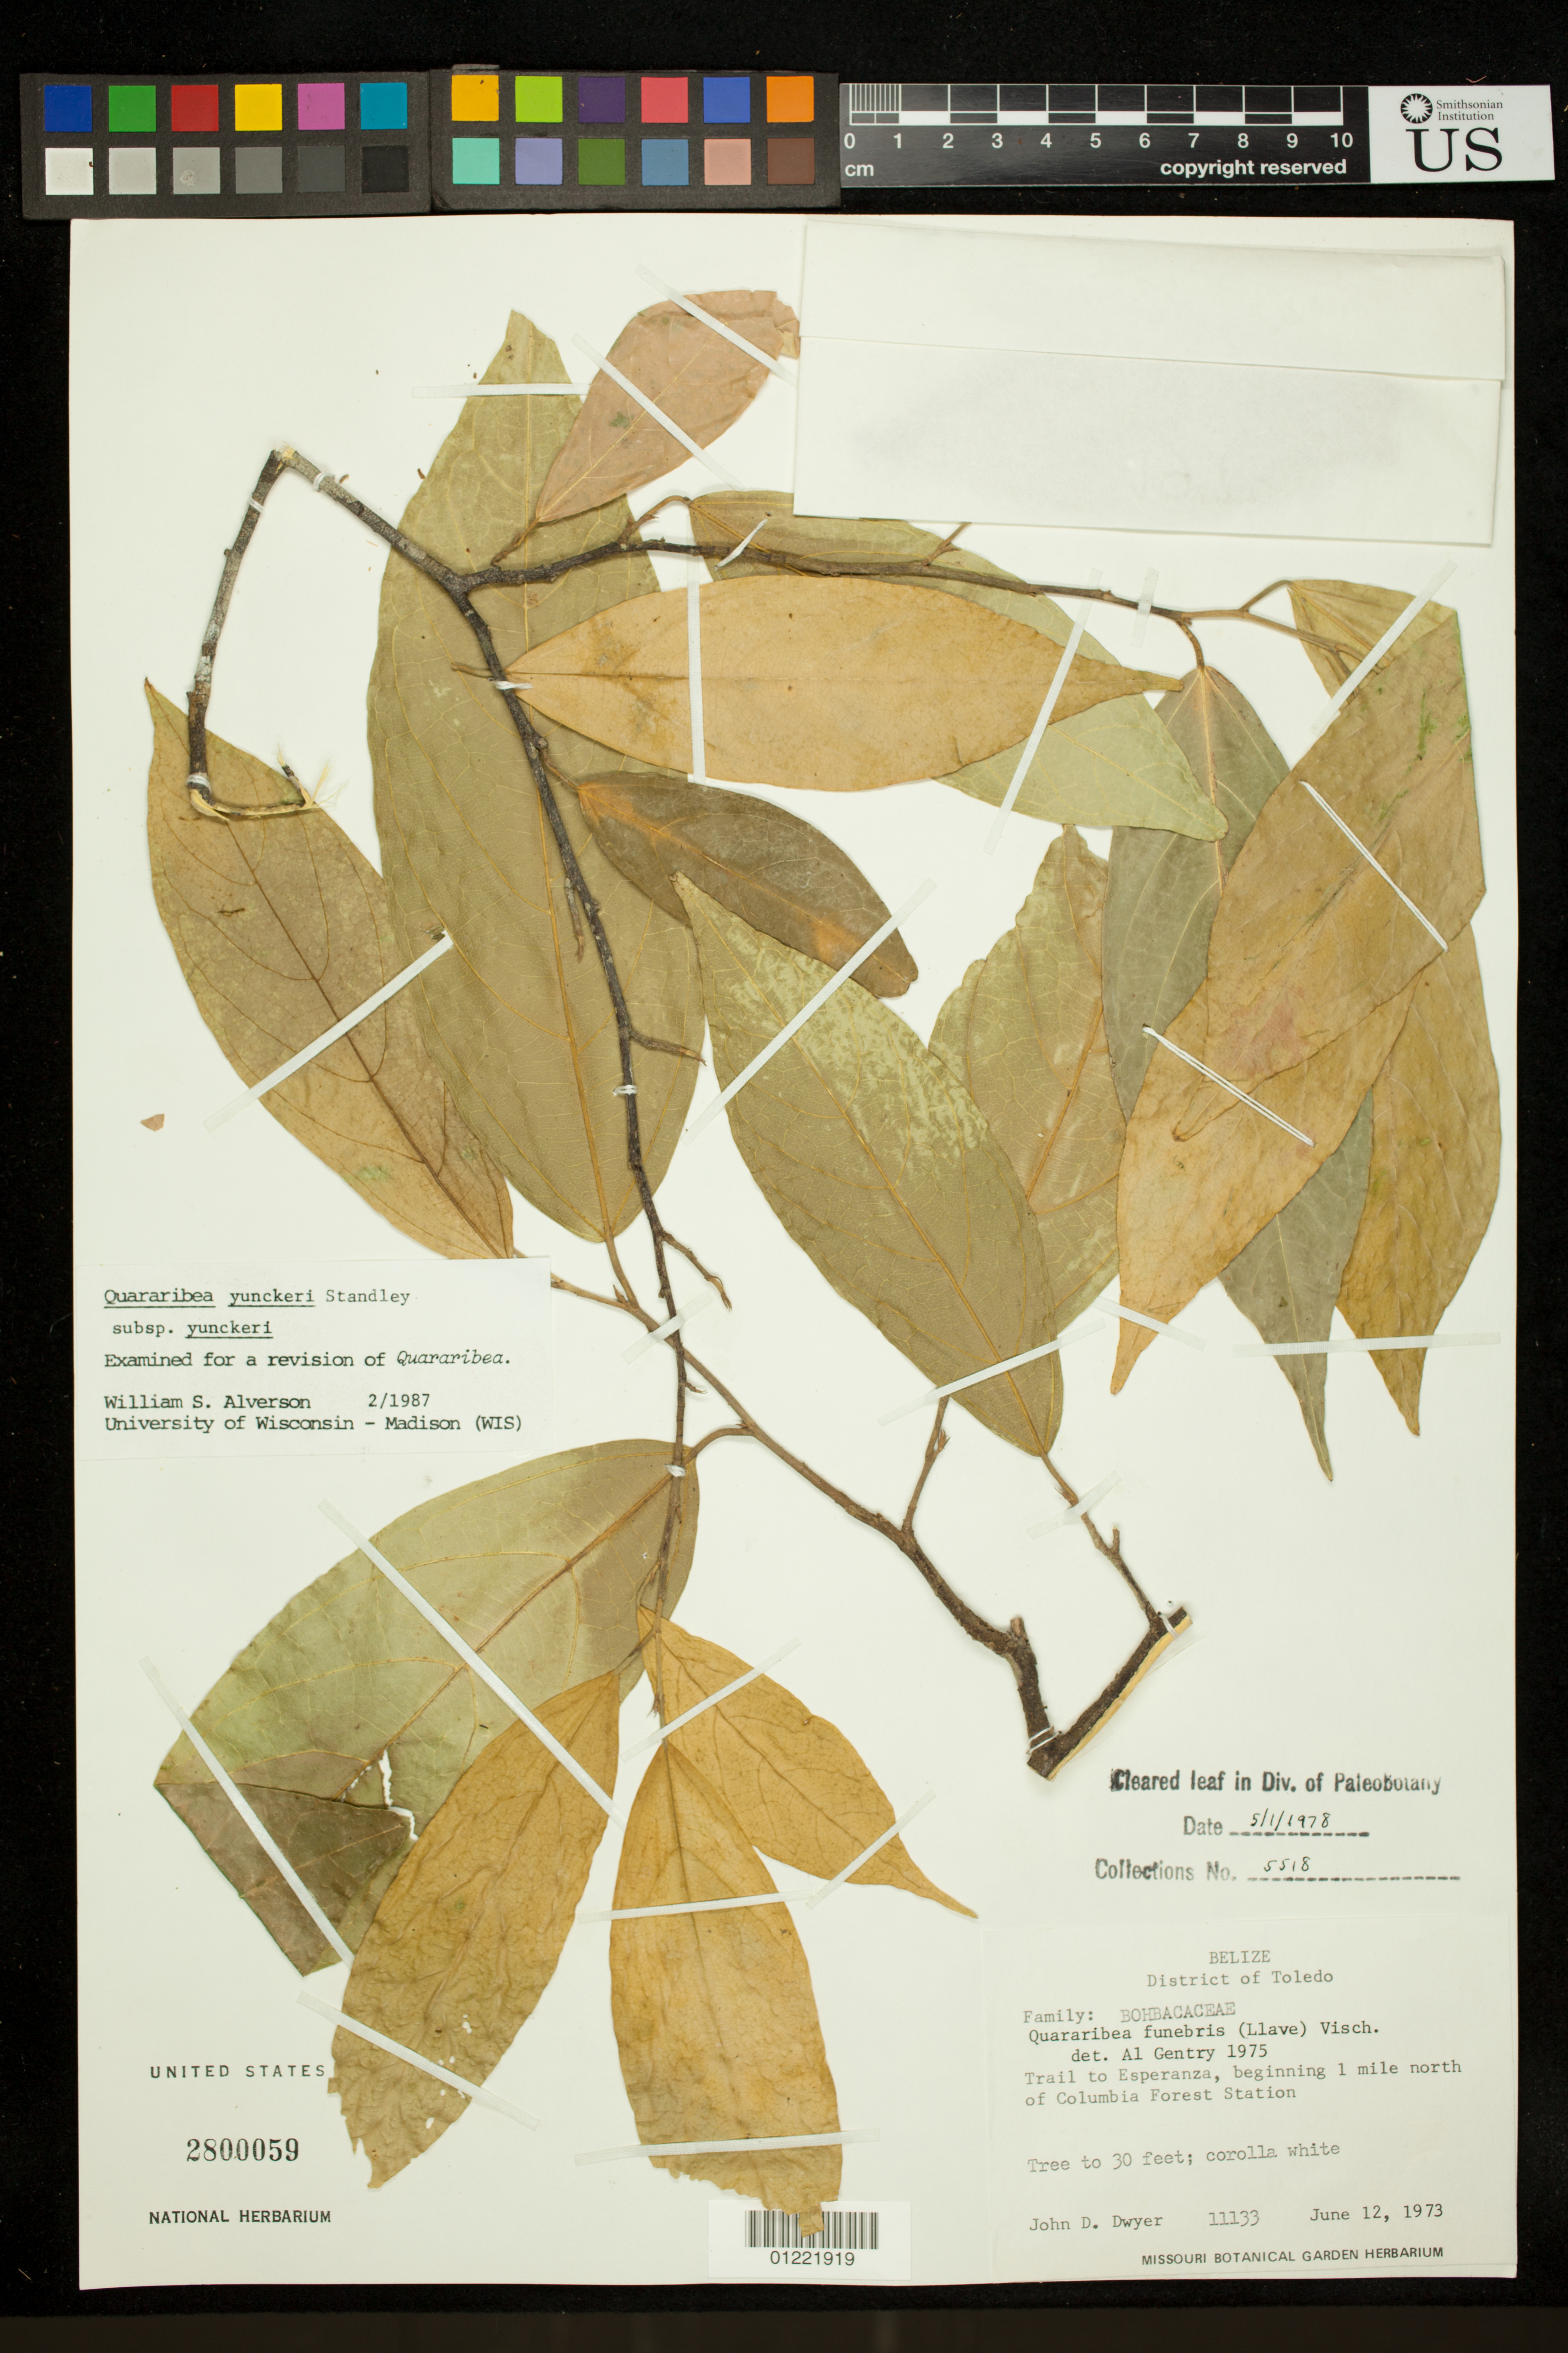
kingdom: Plantae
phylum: Tracheophyta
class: Magnoliopsida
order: Malvales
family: Malvaceae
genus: Quararibea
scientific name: Quararibea yunckeri subsp. yunckeri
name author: Standl.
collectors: J. D. Dwyer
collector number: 11133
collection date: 1973-06-12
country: Belize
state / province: Toledo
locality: Trail to Esperanza, beginning 1 mile north of Colombia Forest Station.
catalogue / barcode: US 2800059